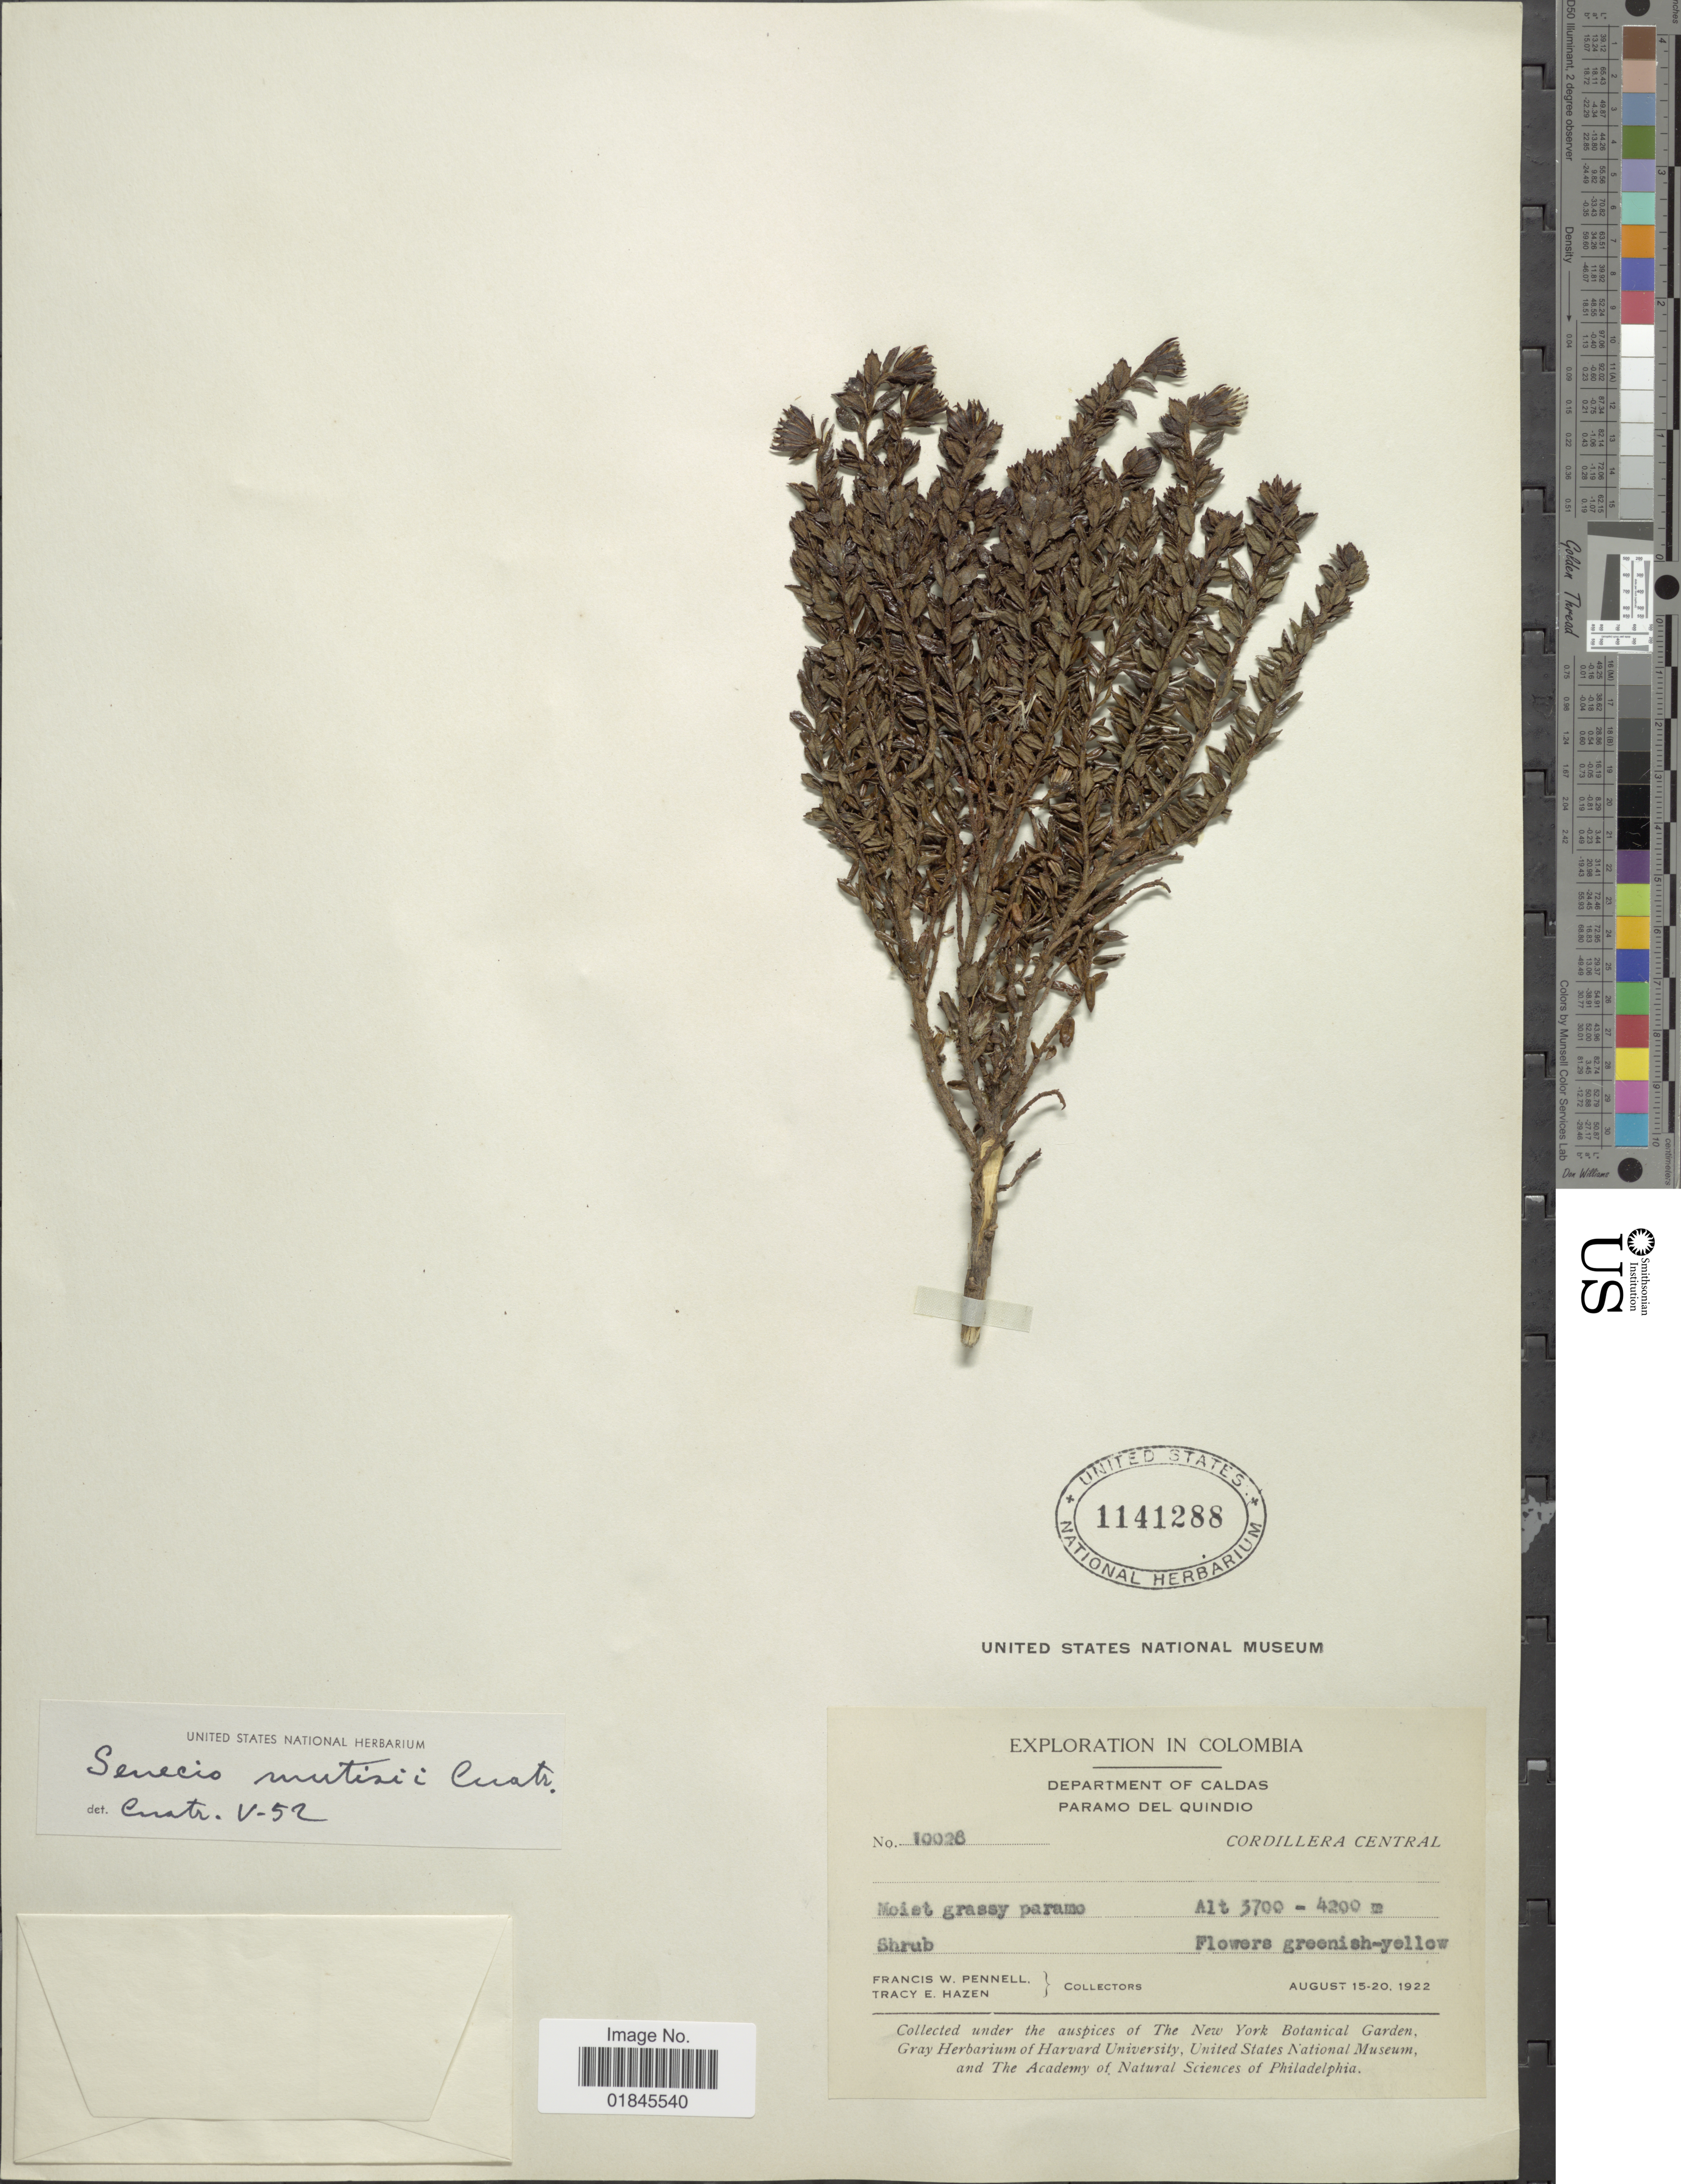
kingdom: Plantae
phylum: Tracheophyta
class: Magnoliopsida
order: Asterales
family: Asteraceae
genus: Pentacalia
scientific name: Pentacalia mutisii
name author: (Cuatrec.) Cuatrec.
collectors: F. W. Pennell & T. E. Hazen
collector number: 10028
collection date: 1922-08-15/1922-08-20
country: Colombia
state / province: Caldas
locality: Department of Caldas. Paramo del Quindio. Cordillera Central. Moist grassy paramo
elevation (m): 3700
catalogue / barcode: US 1141288